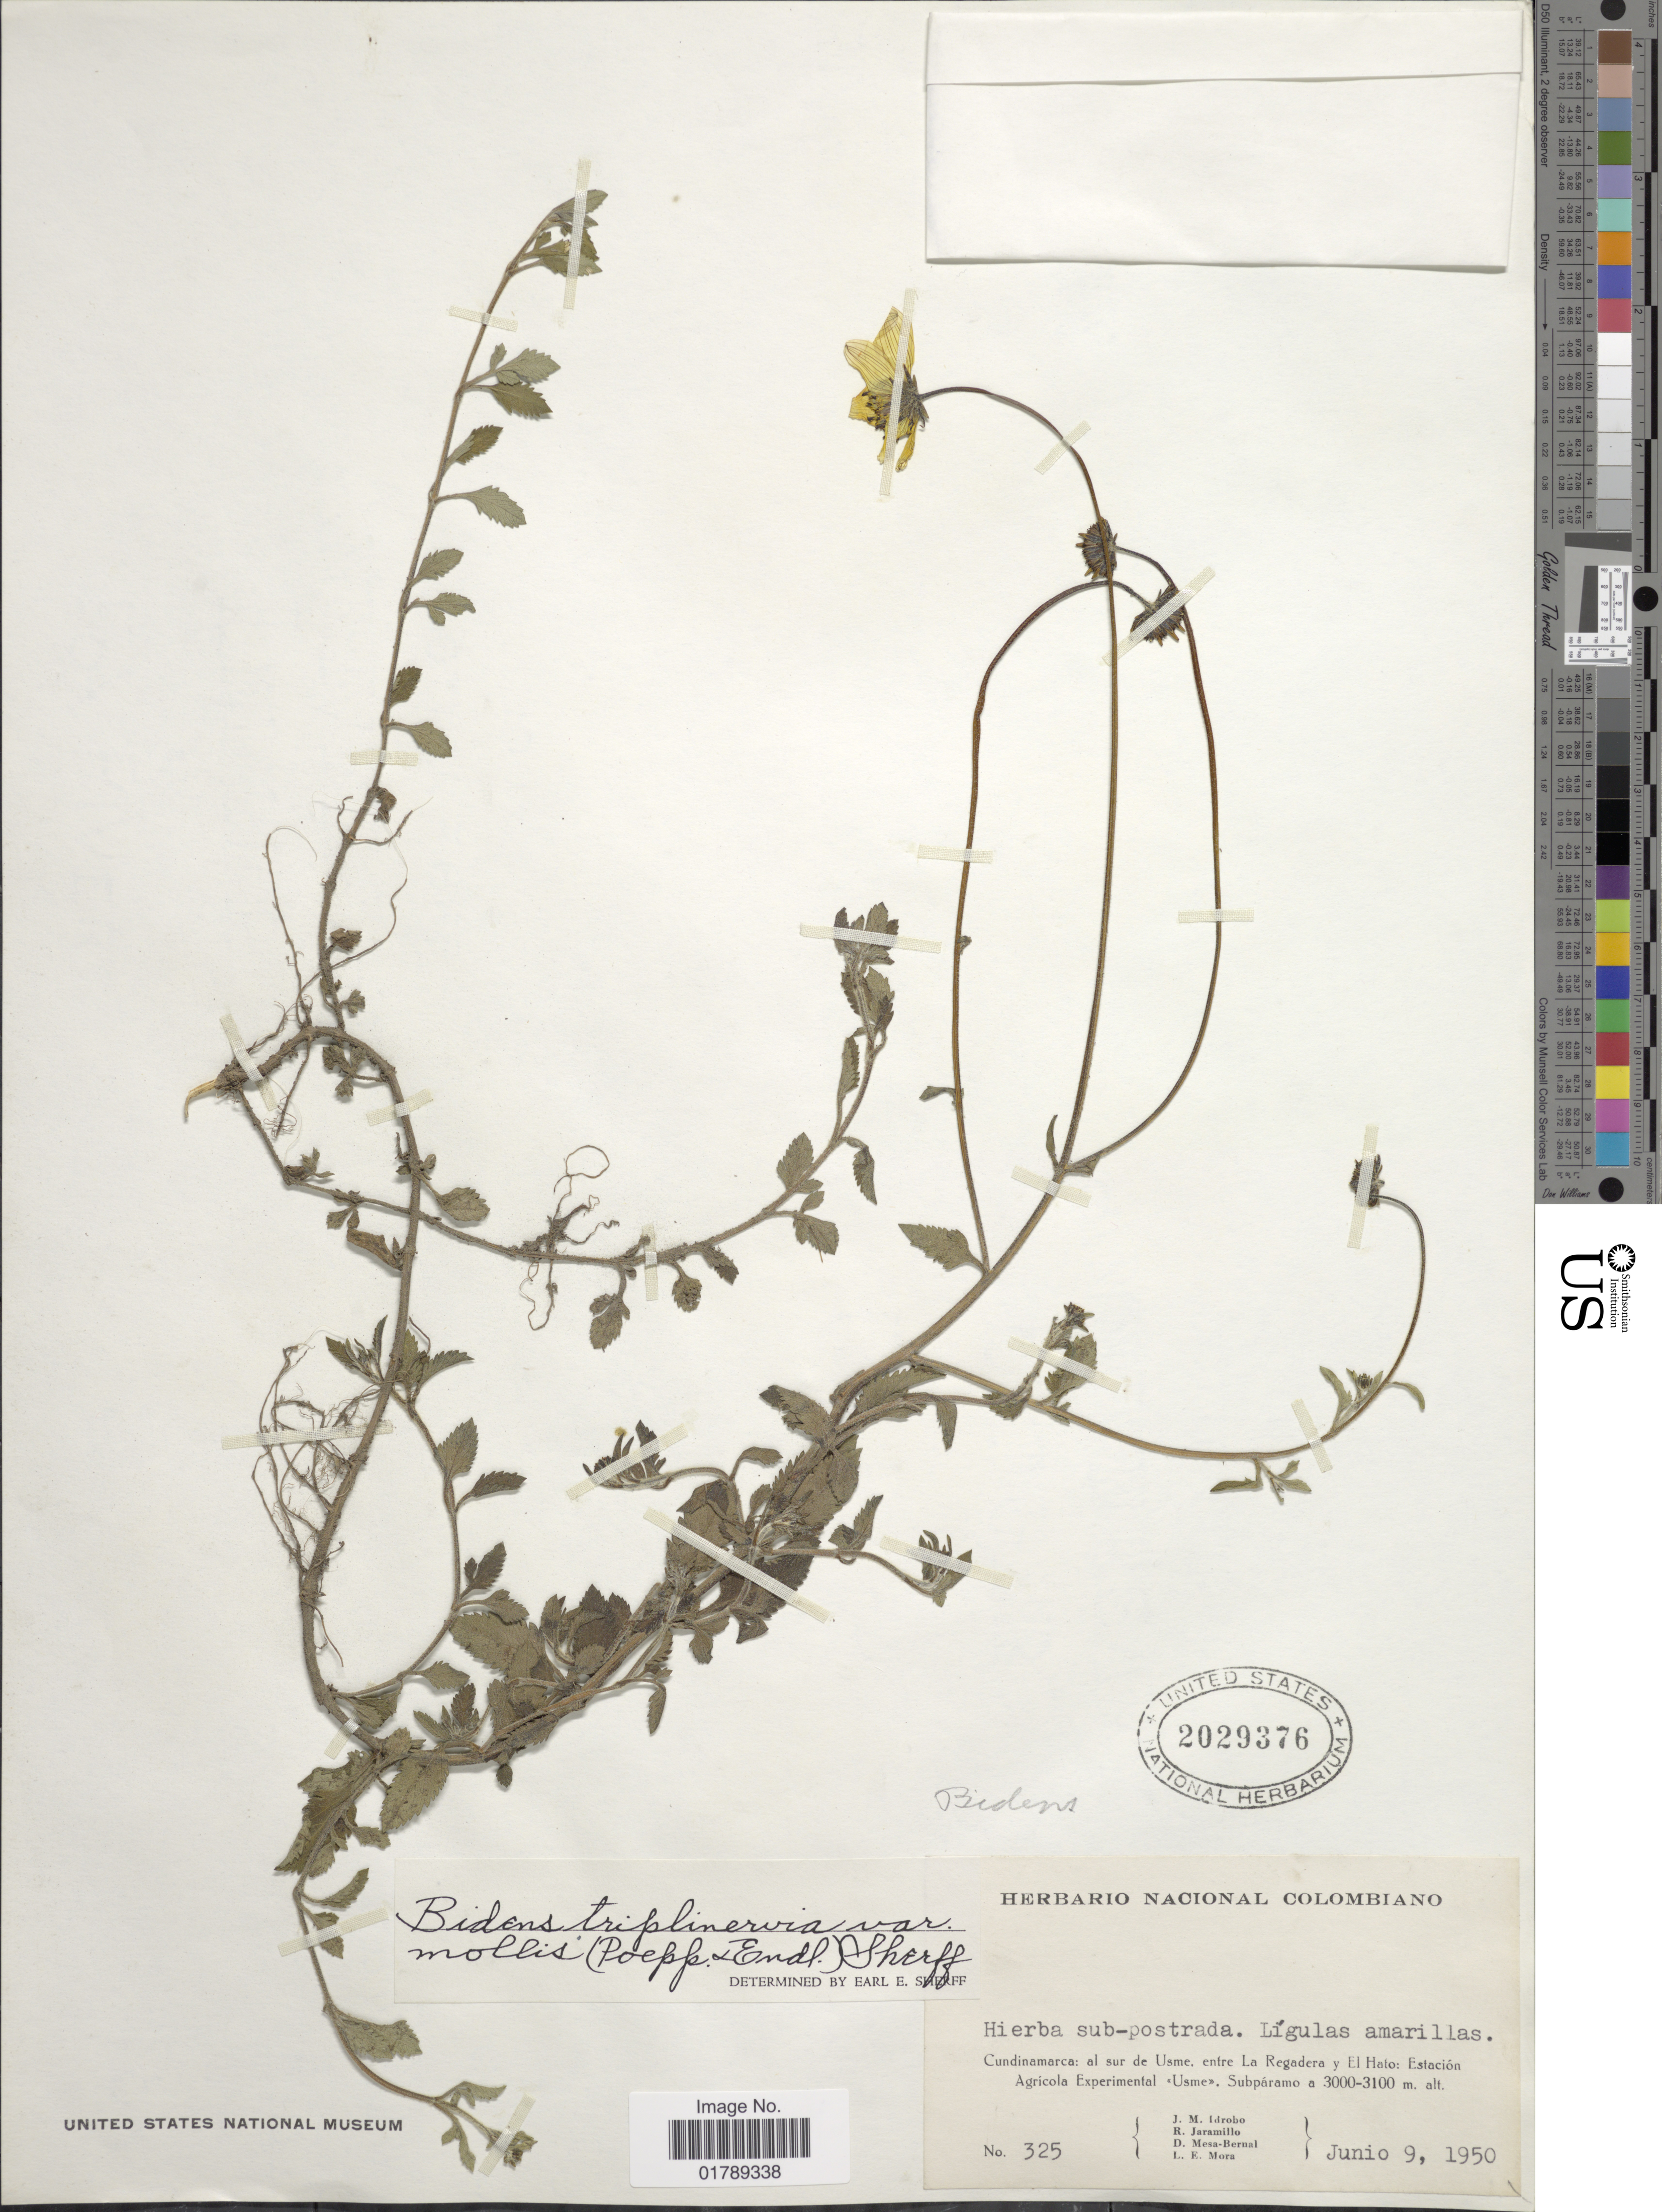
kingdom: Plantae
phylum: Tracheophyta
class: Magnoliopsida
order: Asterales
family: Asteraceae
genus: Bidens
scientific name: Bidens triplinervia var. mollis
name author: (Poepp.) Sherff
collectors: J. M. Idrobo, R. Jaramillo M., D. Mesa Bernal & L. Mora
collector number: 325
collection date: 1950-06-09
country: Colombia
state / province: Cundinamarca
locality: Al sur de Usme, entre La Regadera y El Hato: Estación Agrícola Experimental «Usme›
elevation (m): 3000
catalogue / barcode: US 2029376